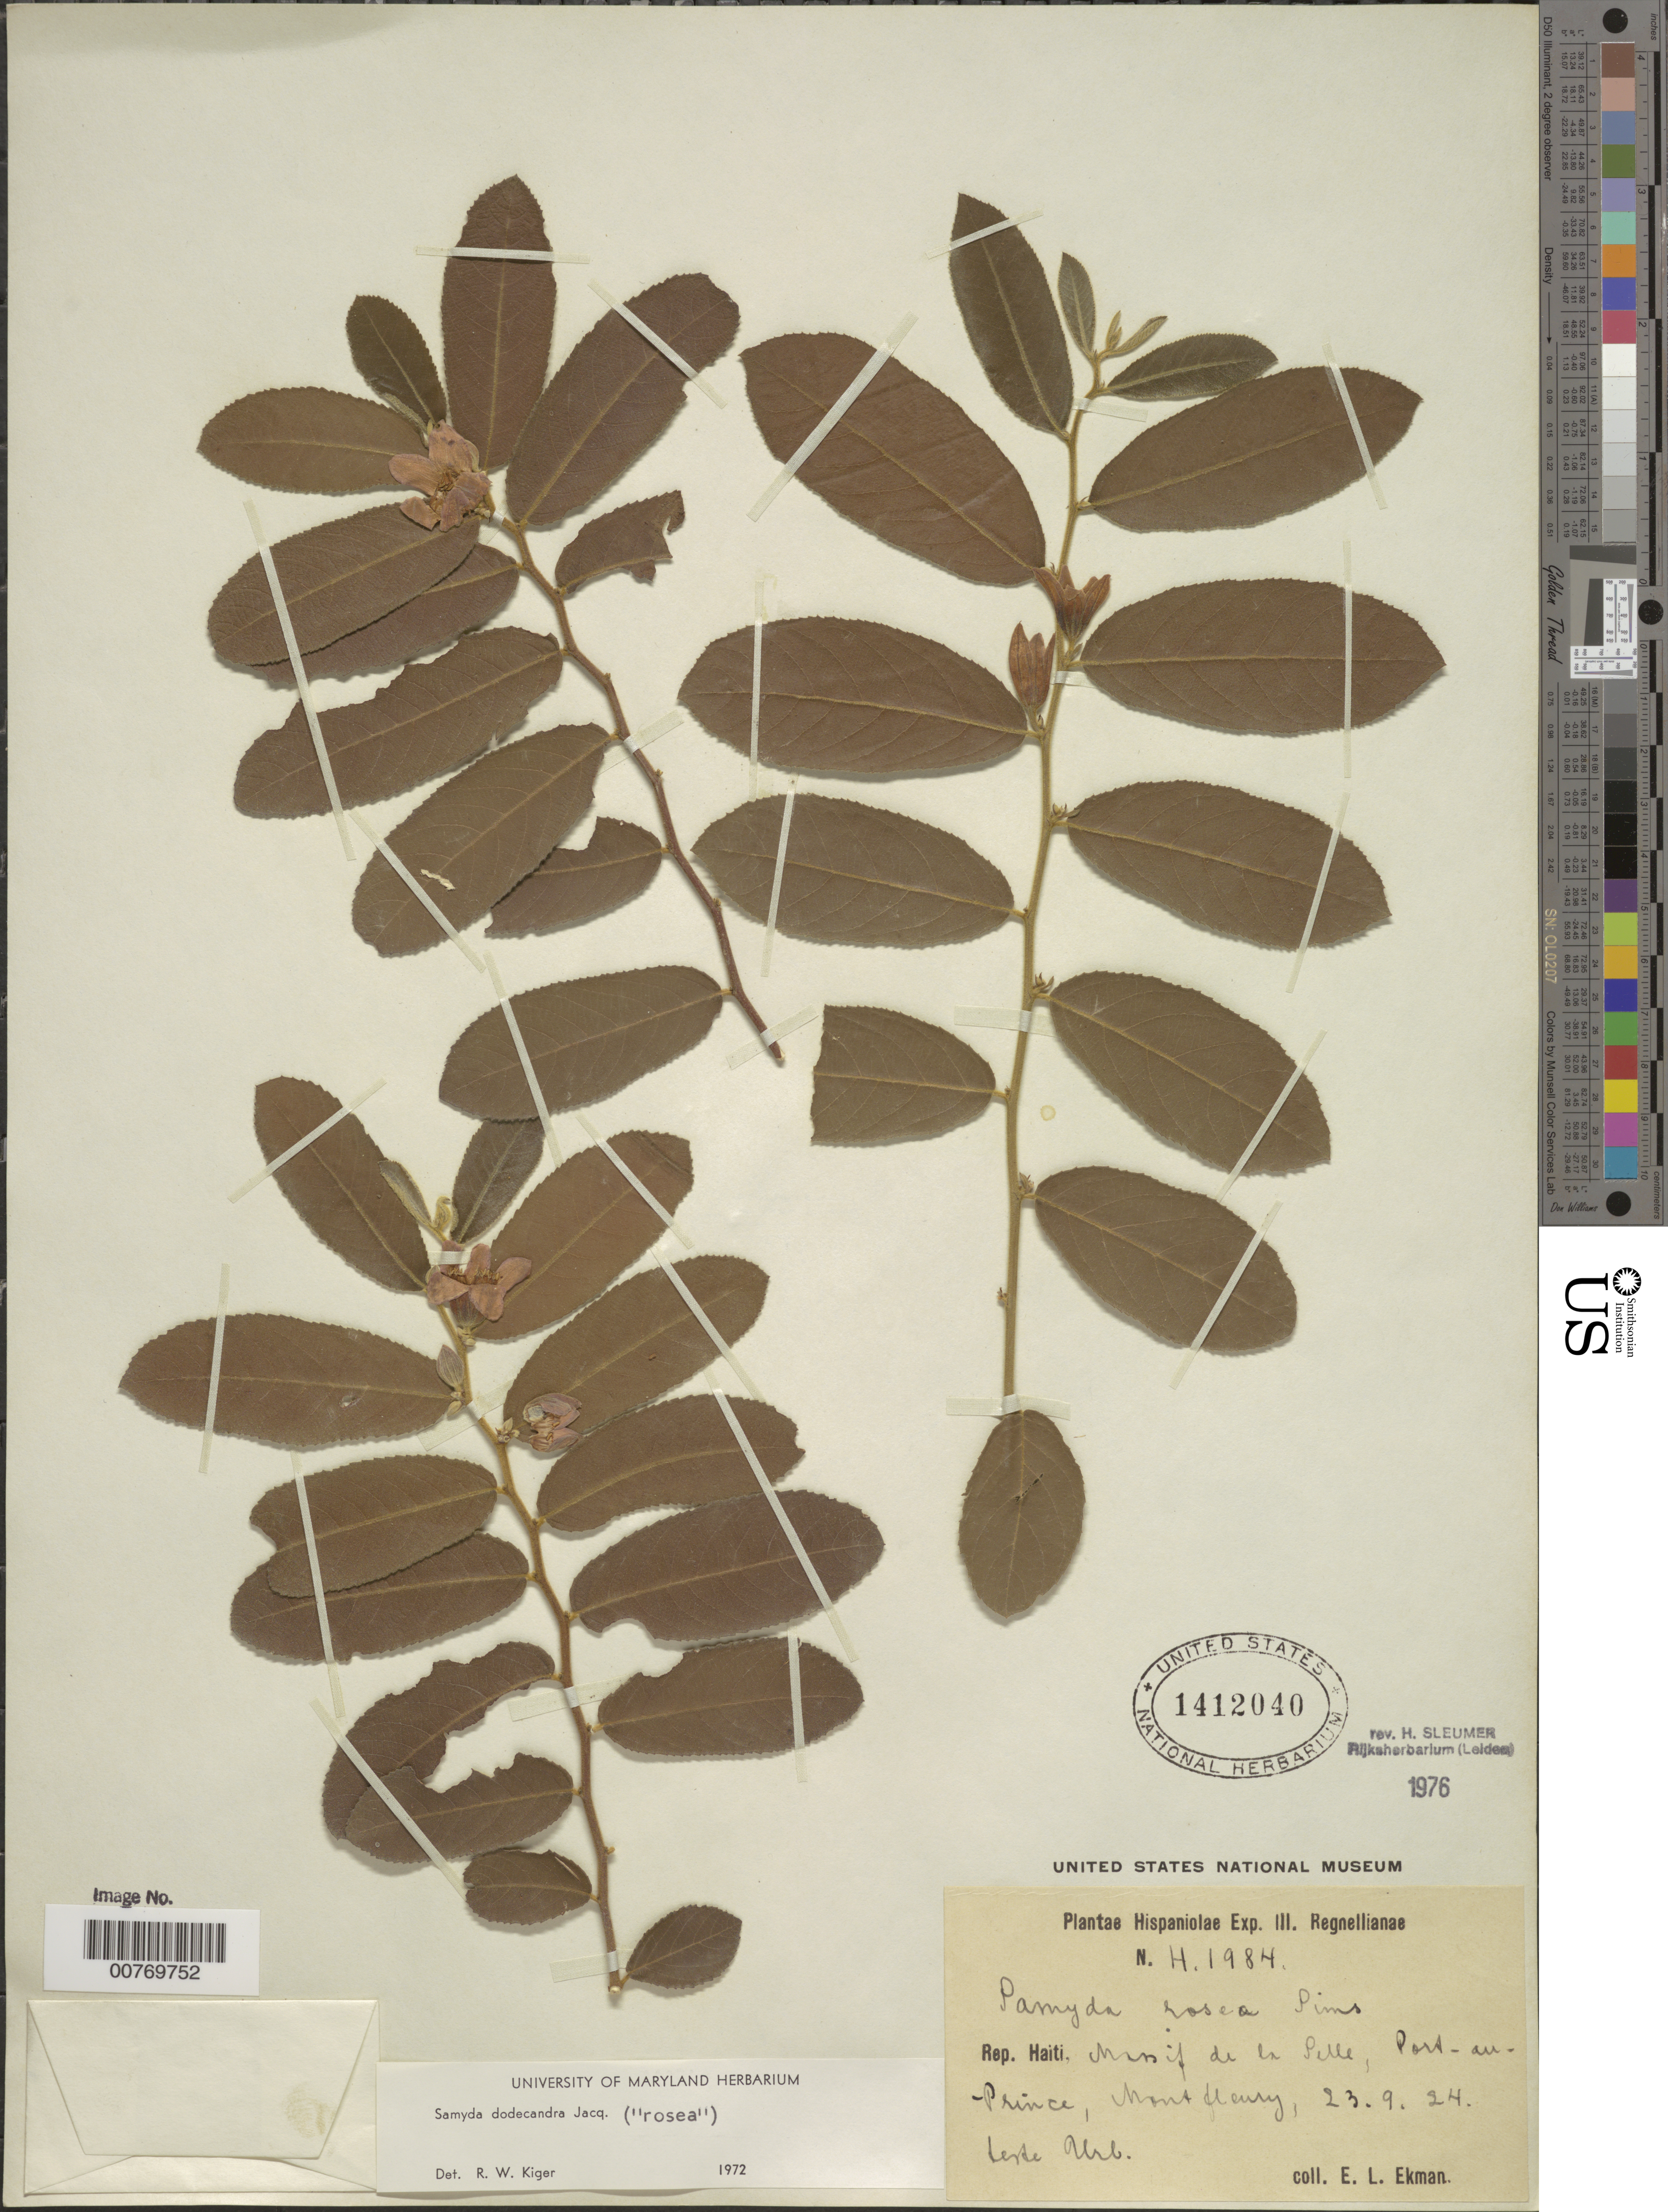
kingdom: Plantae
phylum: Tracheophyta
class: Magnoliopsida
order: Malpighiales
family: Salicaceae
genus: Casearia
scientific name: Casearia dodecandra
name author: (Jacq.) T. Samar. & M.H. Alford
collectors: E. L. Ekman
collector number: H 1984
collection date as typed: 23 Sep 1924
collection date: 1924-09-23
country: Haiti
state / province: Ouest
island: Hispaniola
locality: Massif de la Selle, Port-au-Prince, "Mont Fleury".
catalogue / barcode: US 1412040